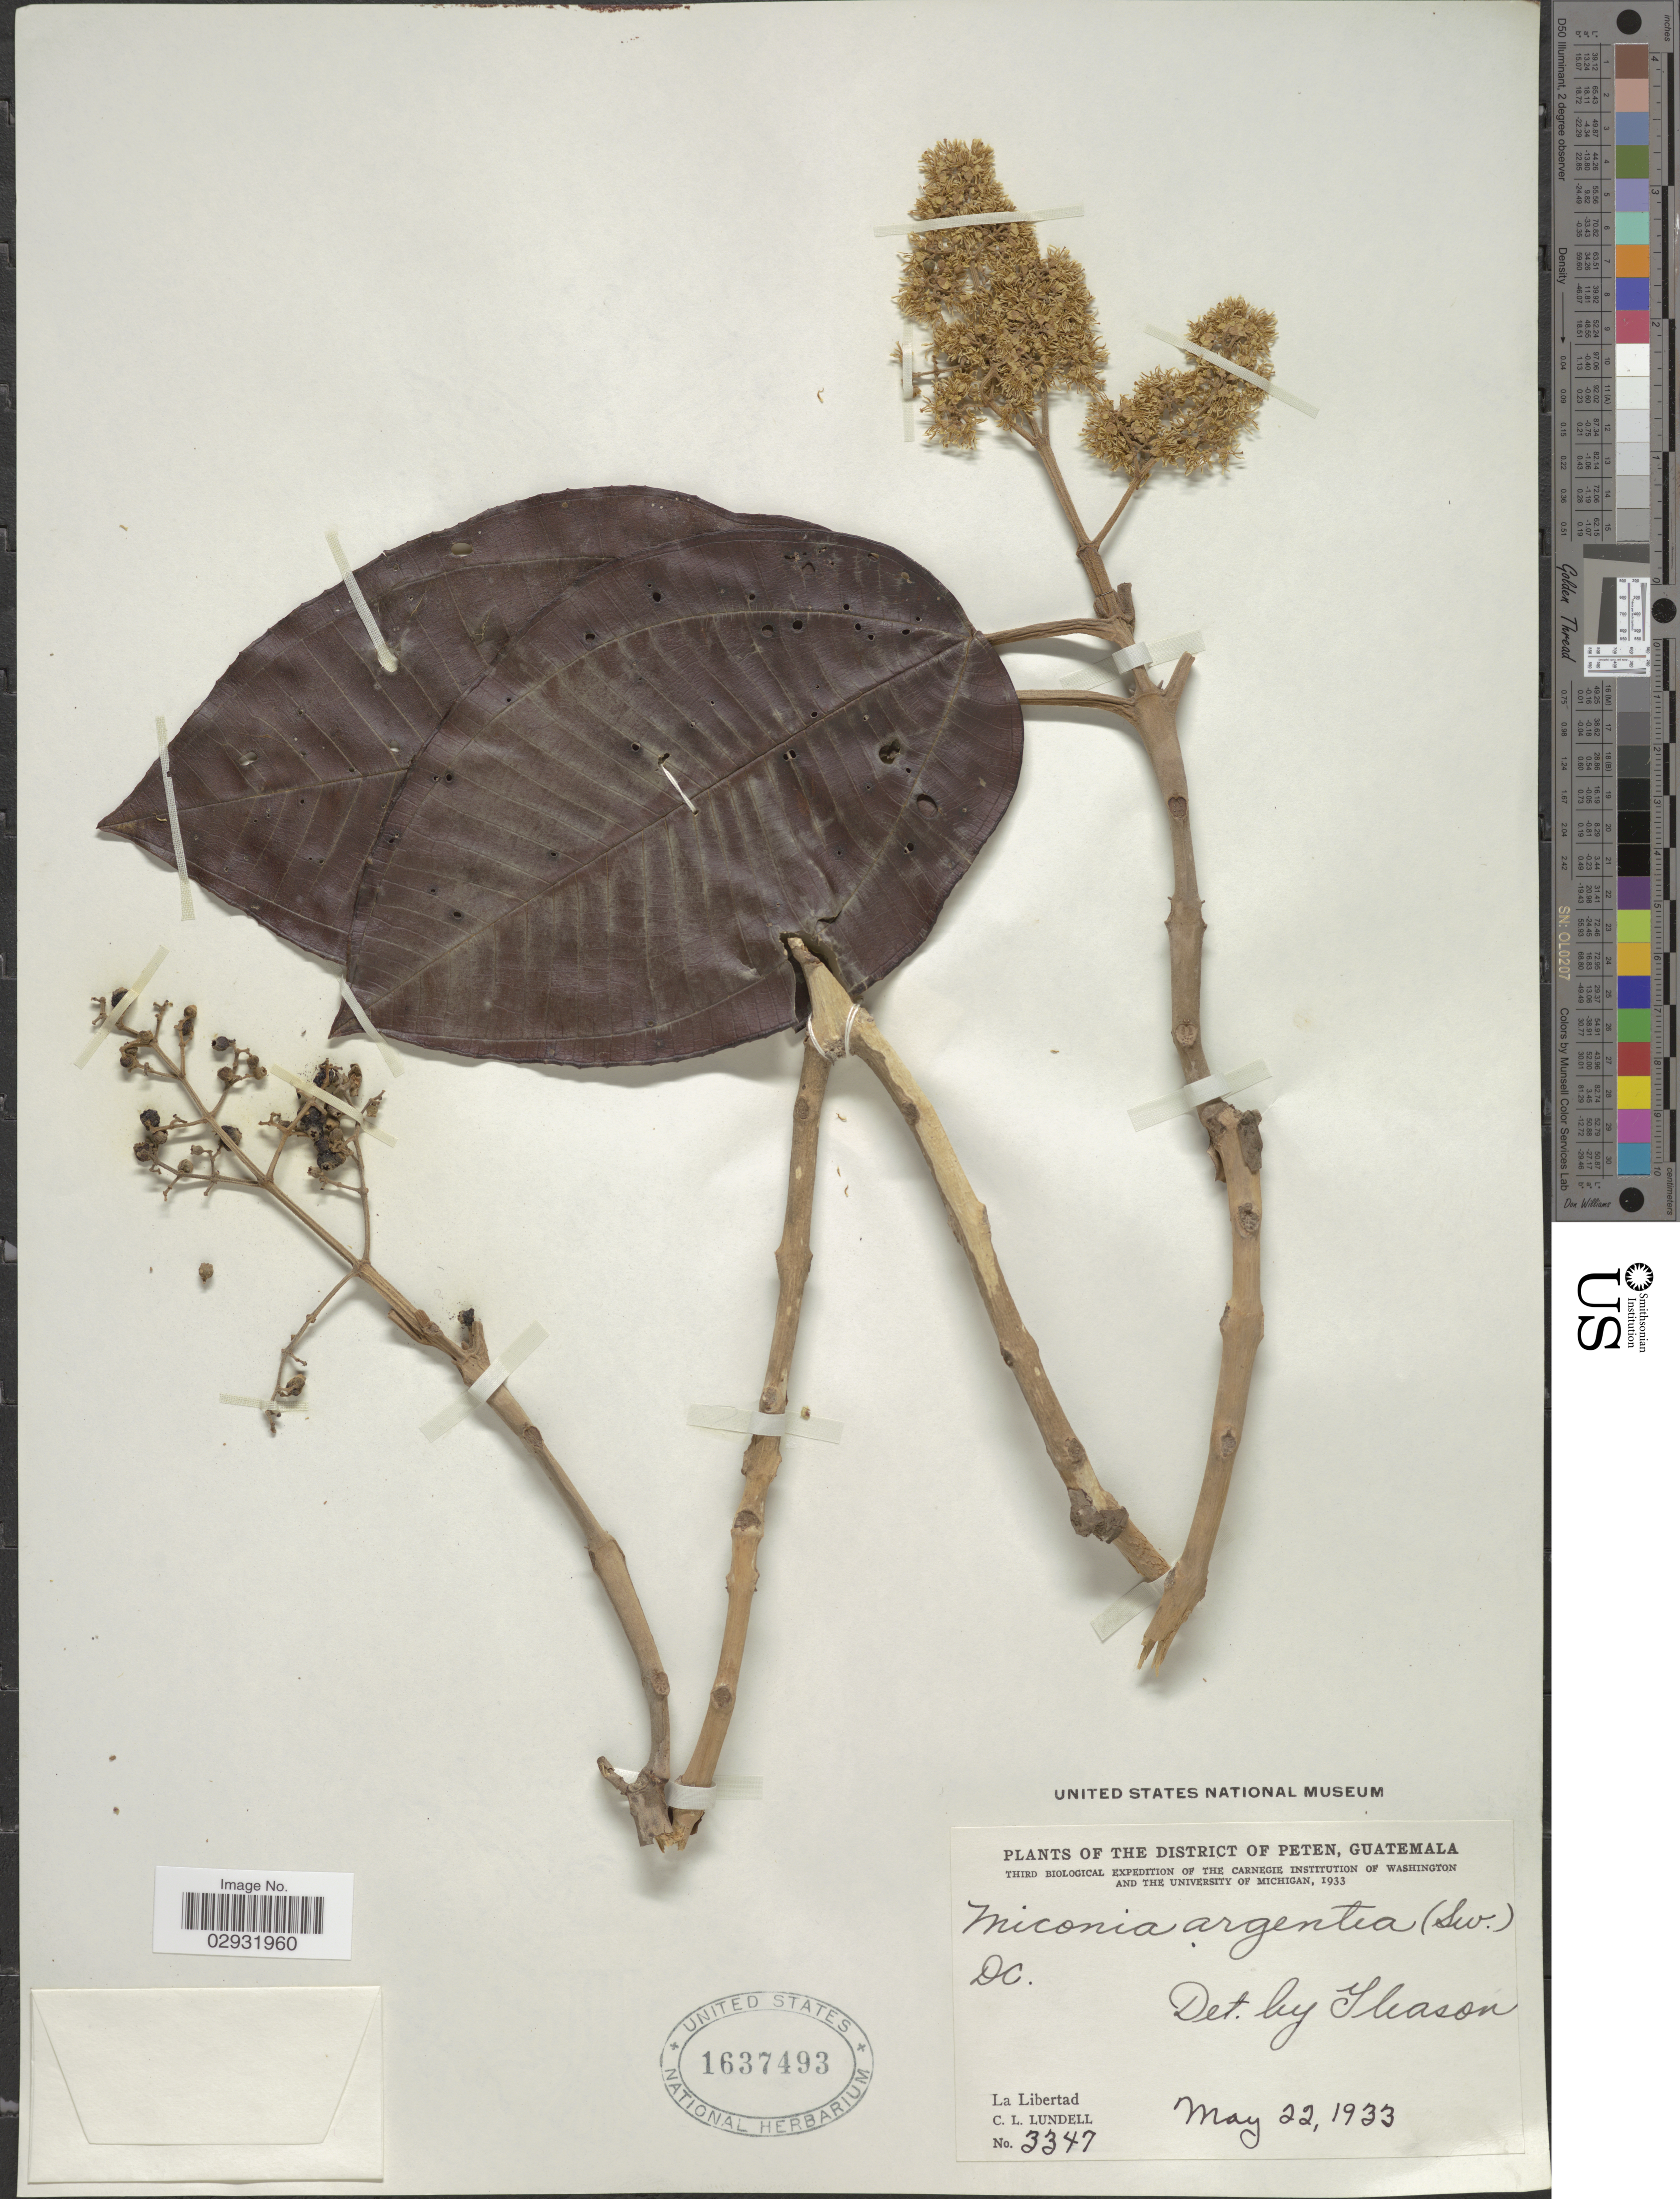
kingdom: Plantae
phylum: Tracheophyta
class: Magnoliopsida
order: Myrtales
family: Melastomataceae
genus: Miconia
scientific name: Miconia argentea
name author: (Sw.) DC.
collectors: C. L. Lundell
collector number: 3347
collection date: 1933-05-22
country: Guatemala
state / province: El Petén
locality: District of Peten. La Libertad.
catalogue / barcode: US 1637493